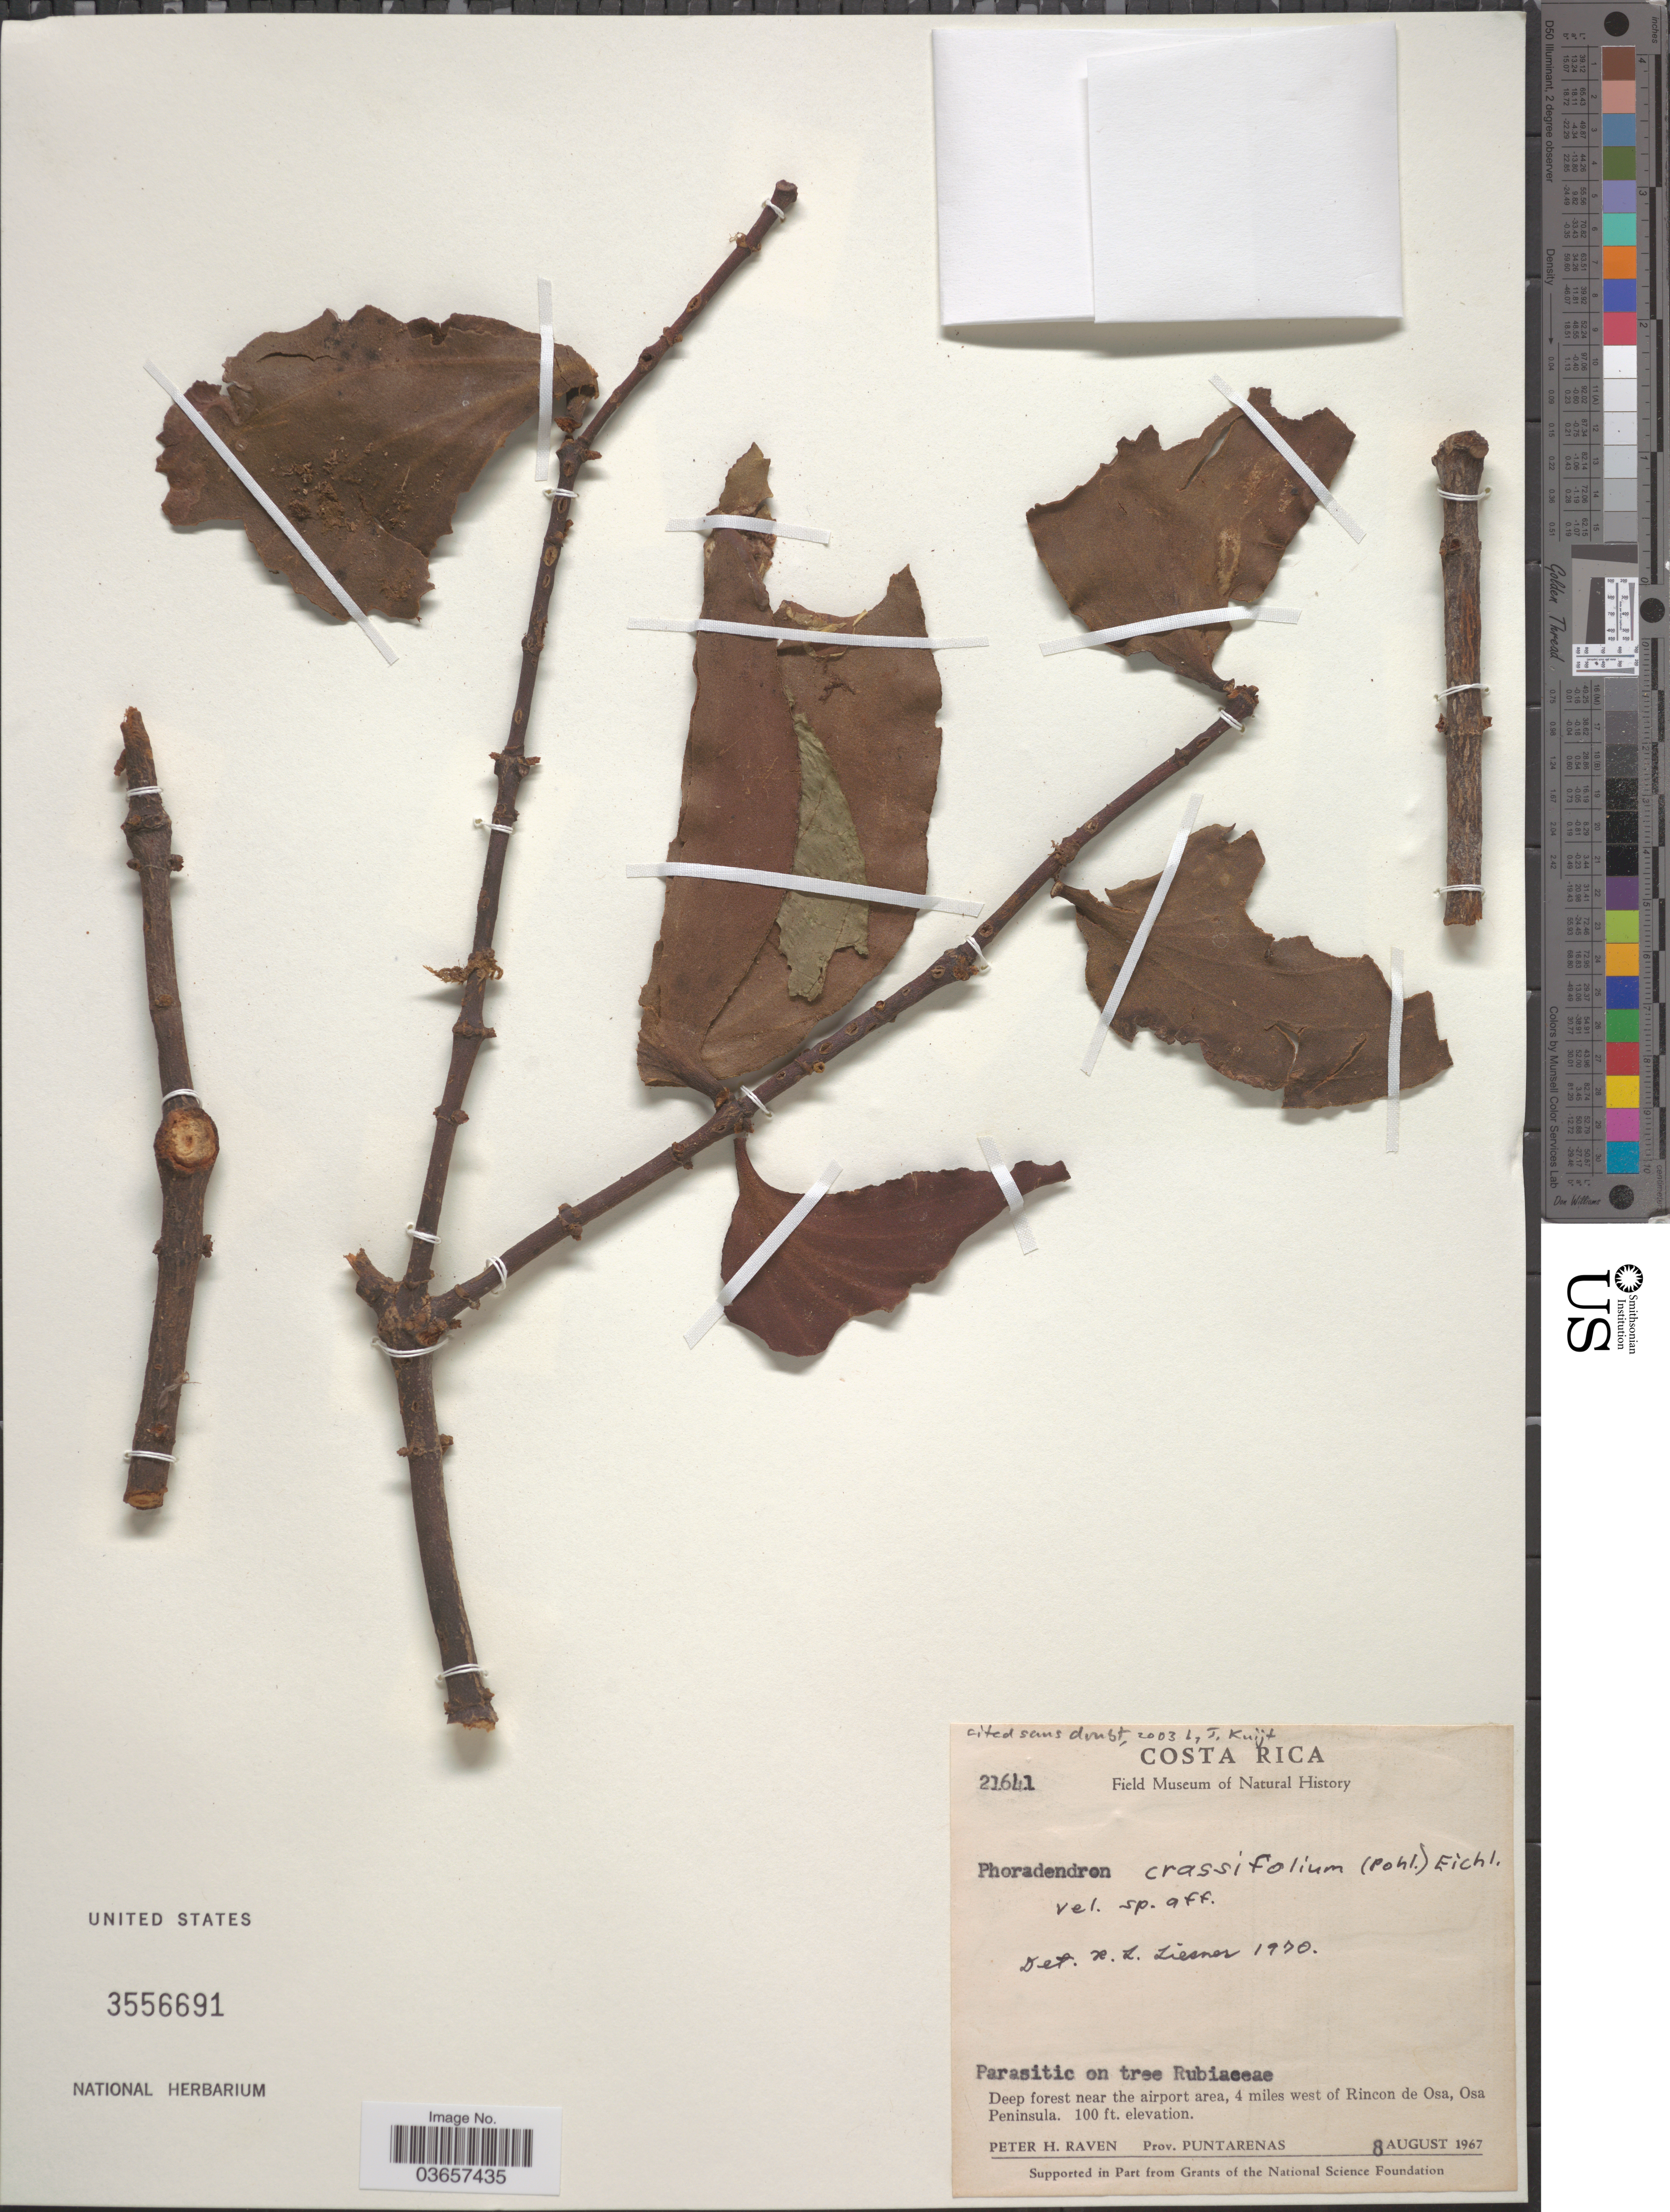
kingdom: Plantae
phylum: Tracheophyta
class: Magnoliopsida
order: Santalales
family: Viscaceae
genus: Phoradendron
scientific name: Phoradendron crassifolium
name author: (Pohl ex DC.) Eichler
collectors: P. Raven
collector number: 21641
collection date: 1967-08-08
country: Costa Rica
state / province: Puntarenas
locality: Deep forest near the airport area, 4 miles west of Rincon de Osa, Osa Peninsula.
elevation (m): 30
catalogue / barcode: US 3556691